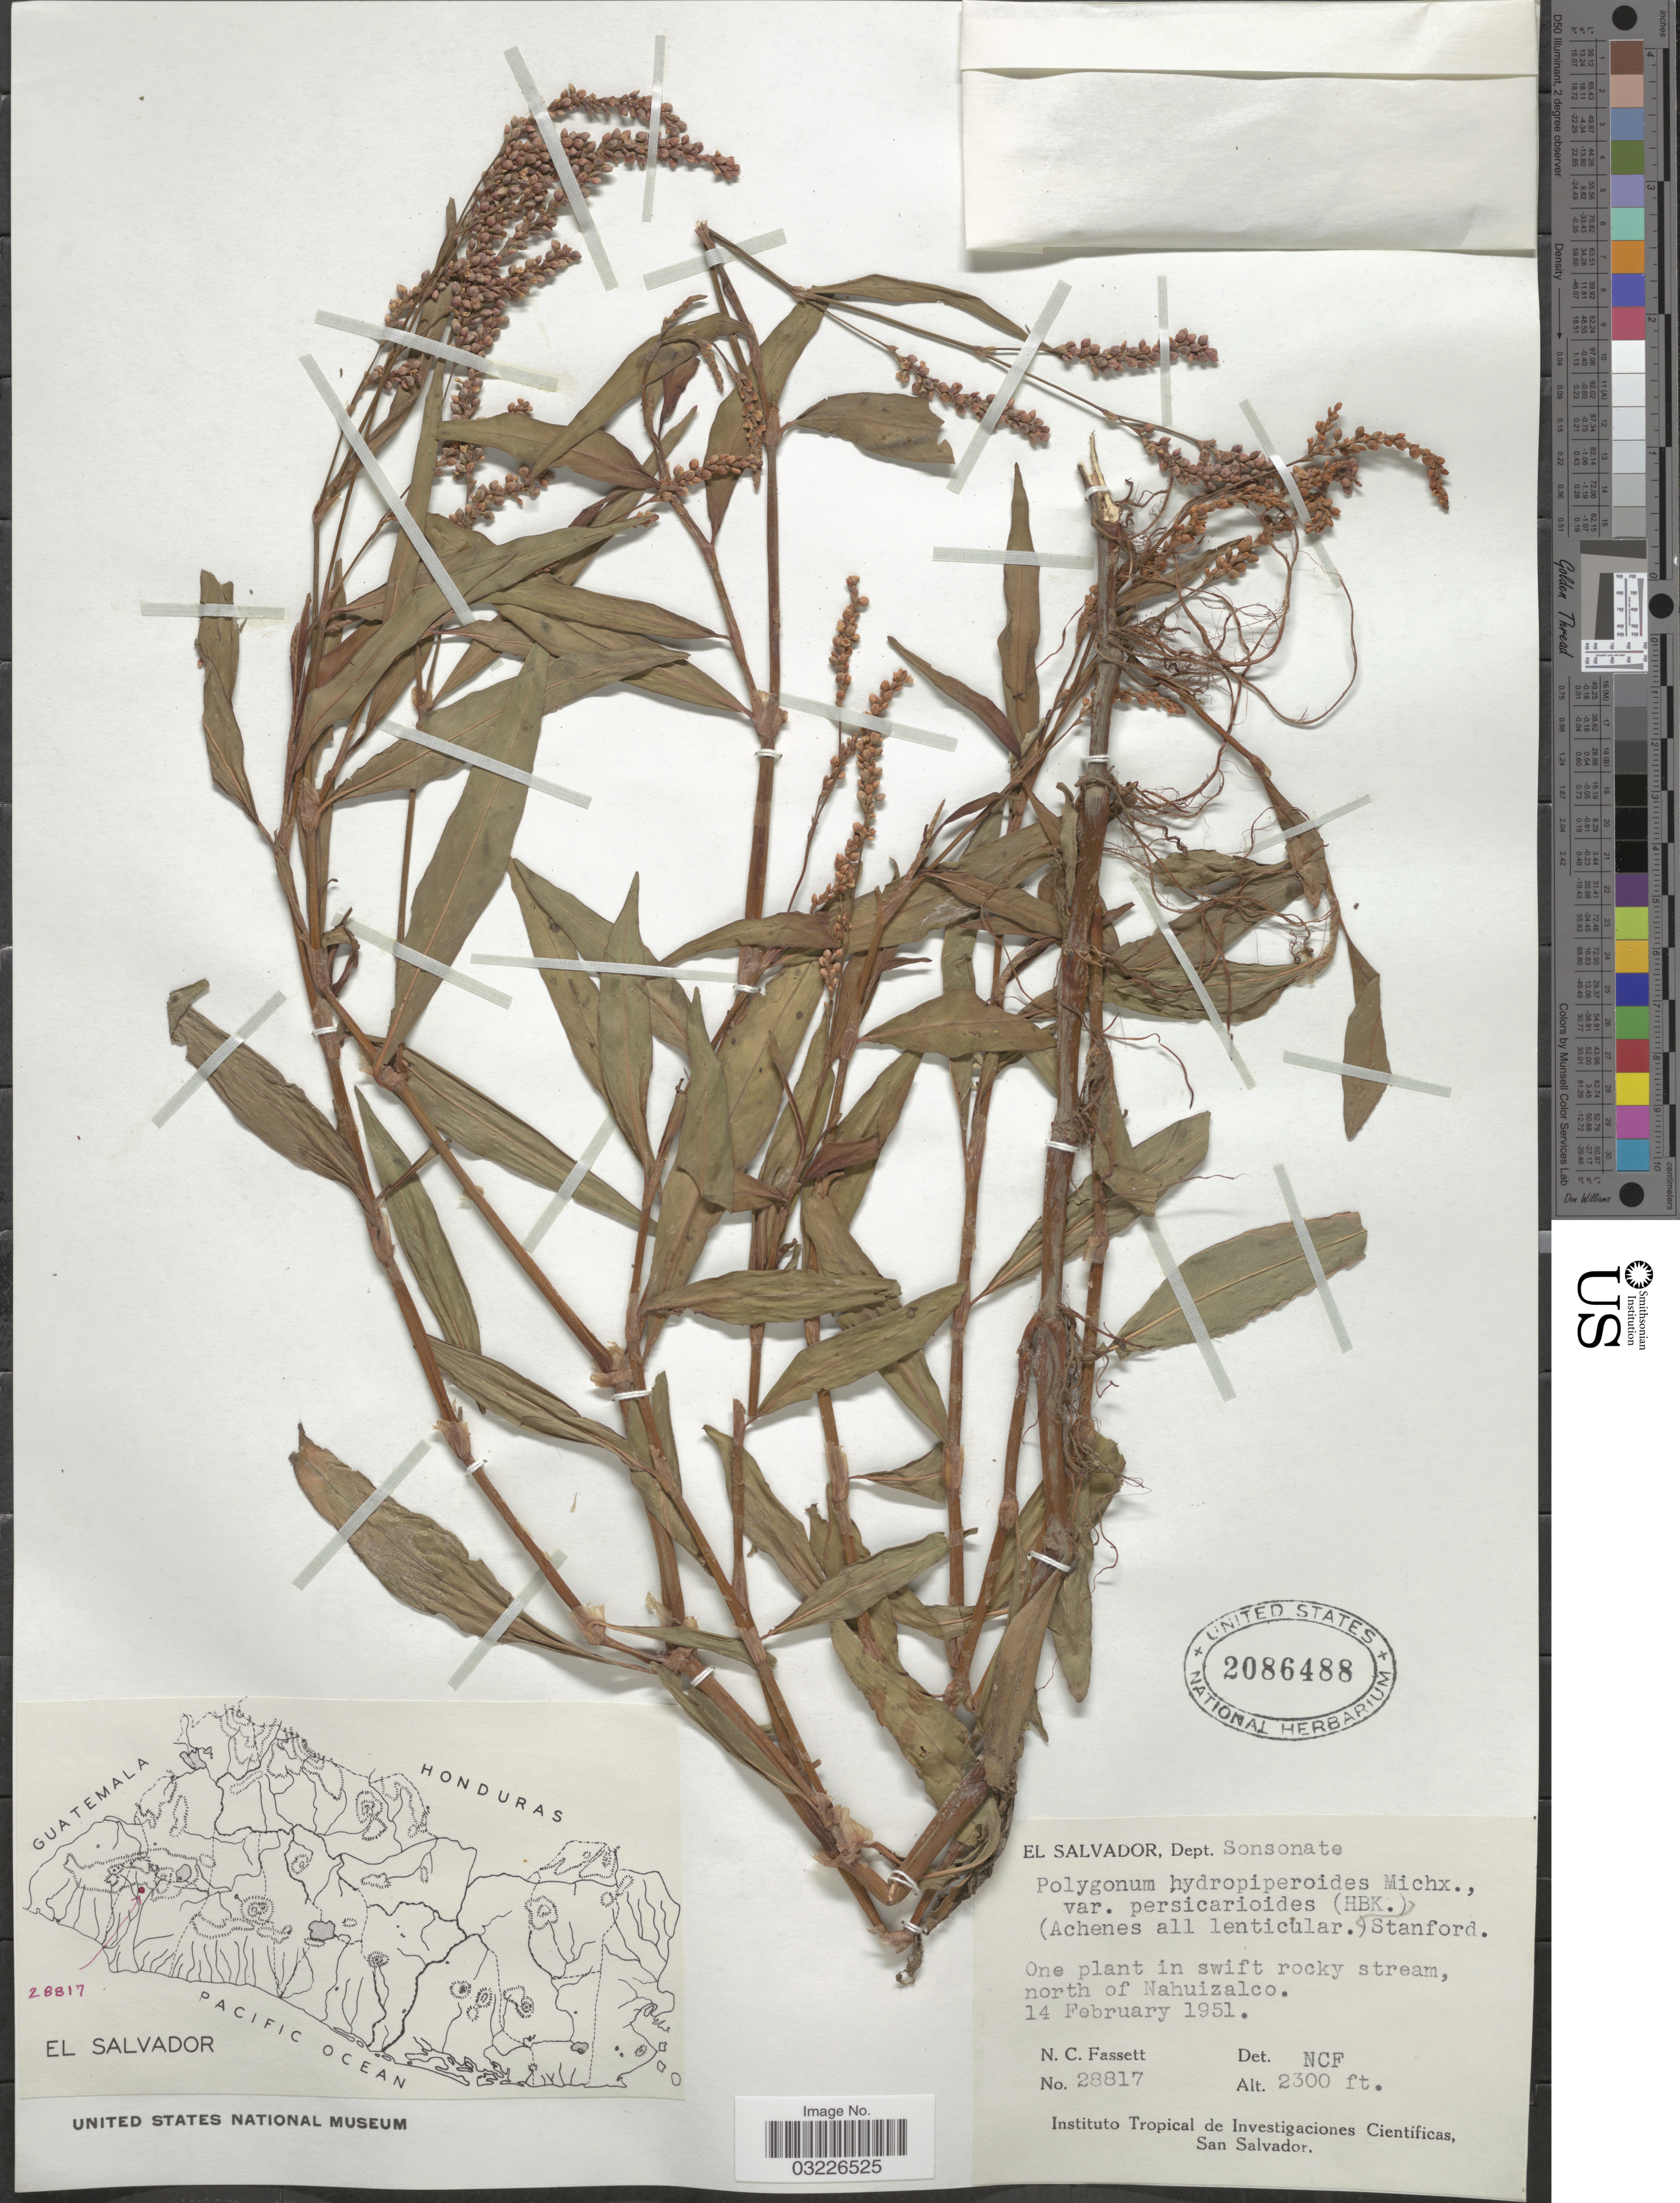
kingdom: Plantae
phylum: Tracheophyta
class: Magnoliopsida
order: Caryophyllales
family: Polygonaceae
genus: Polygonum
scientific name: Polygonum persicarioides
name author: Kunth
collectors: N. C. Fassett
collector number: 28817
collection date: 1951-02-14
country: El Salvador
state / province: Sonsonate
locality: Dept. Sonsonate. North of Nahuizalco.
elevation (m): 701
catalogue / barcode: US 2086488